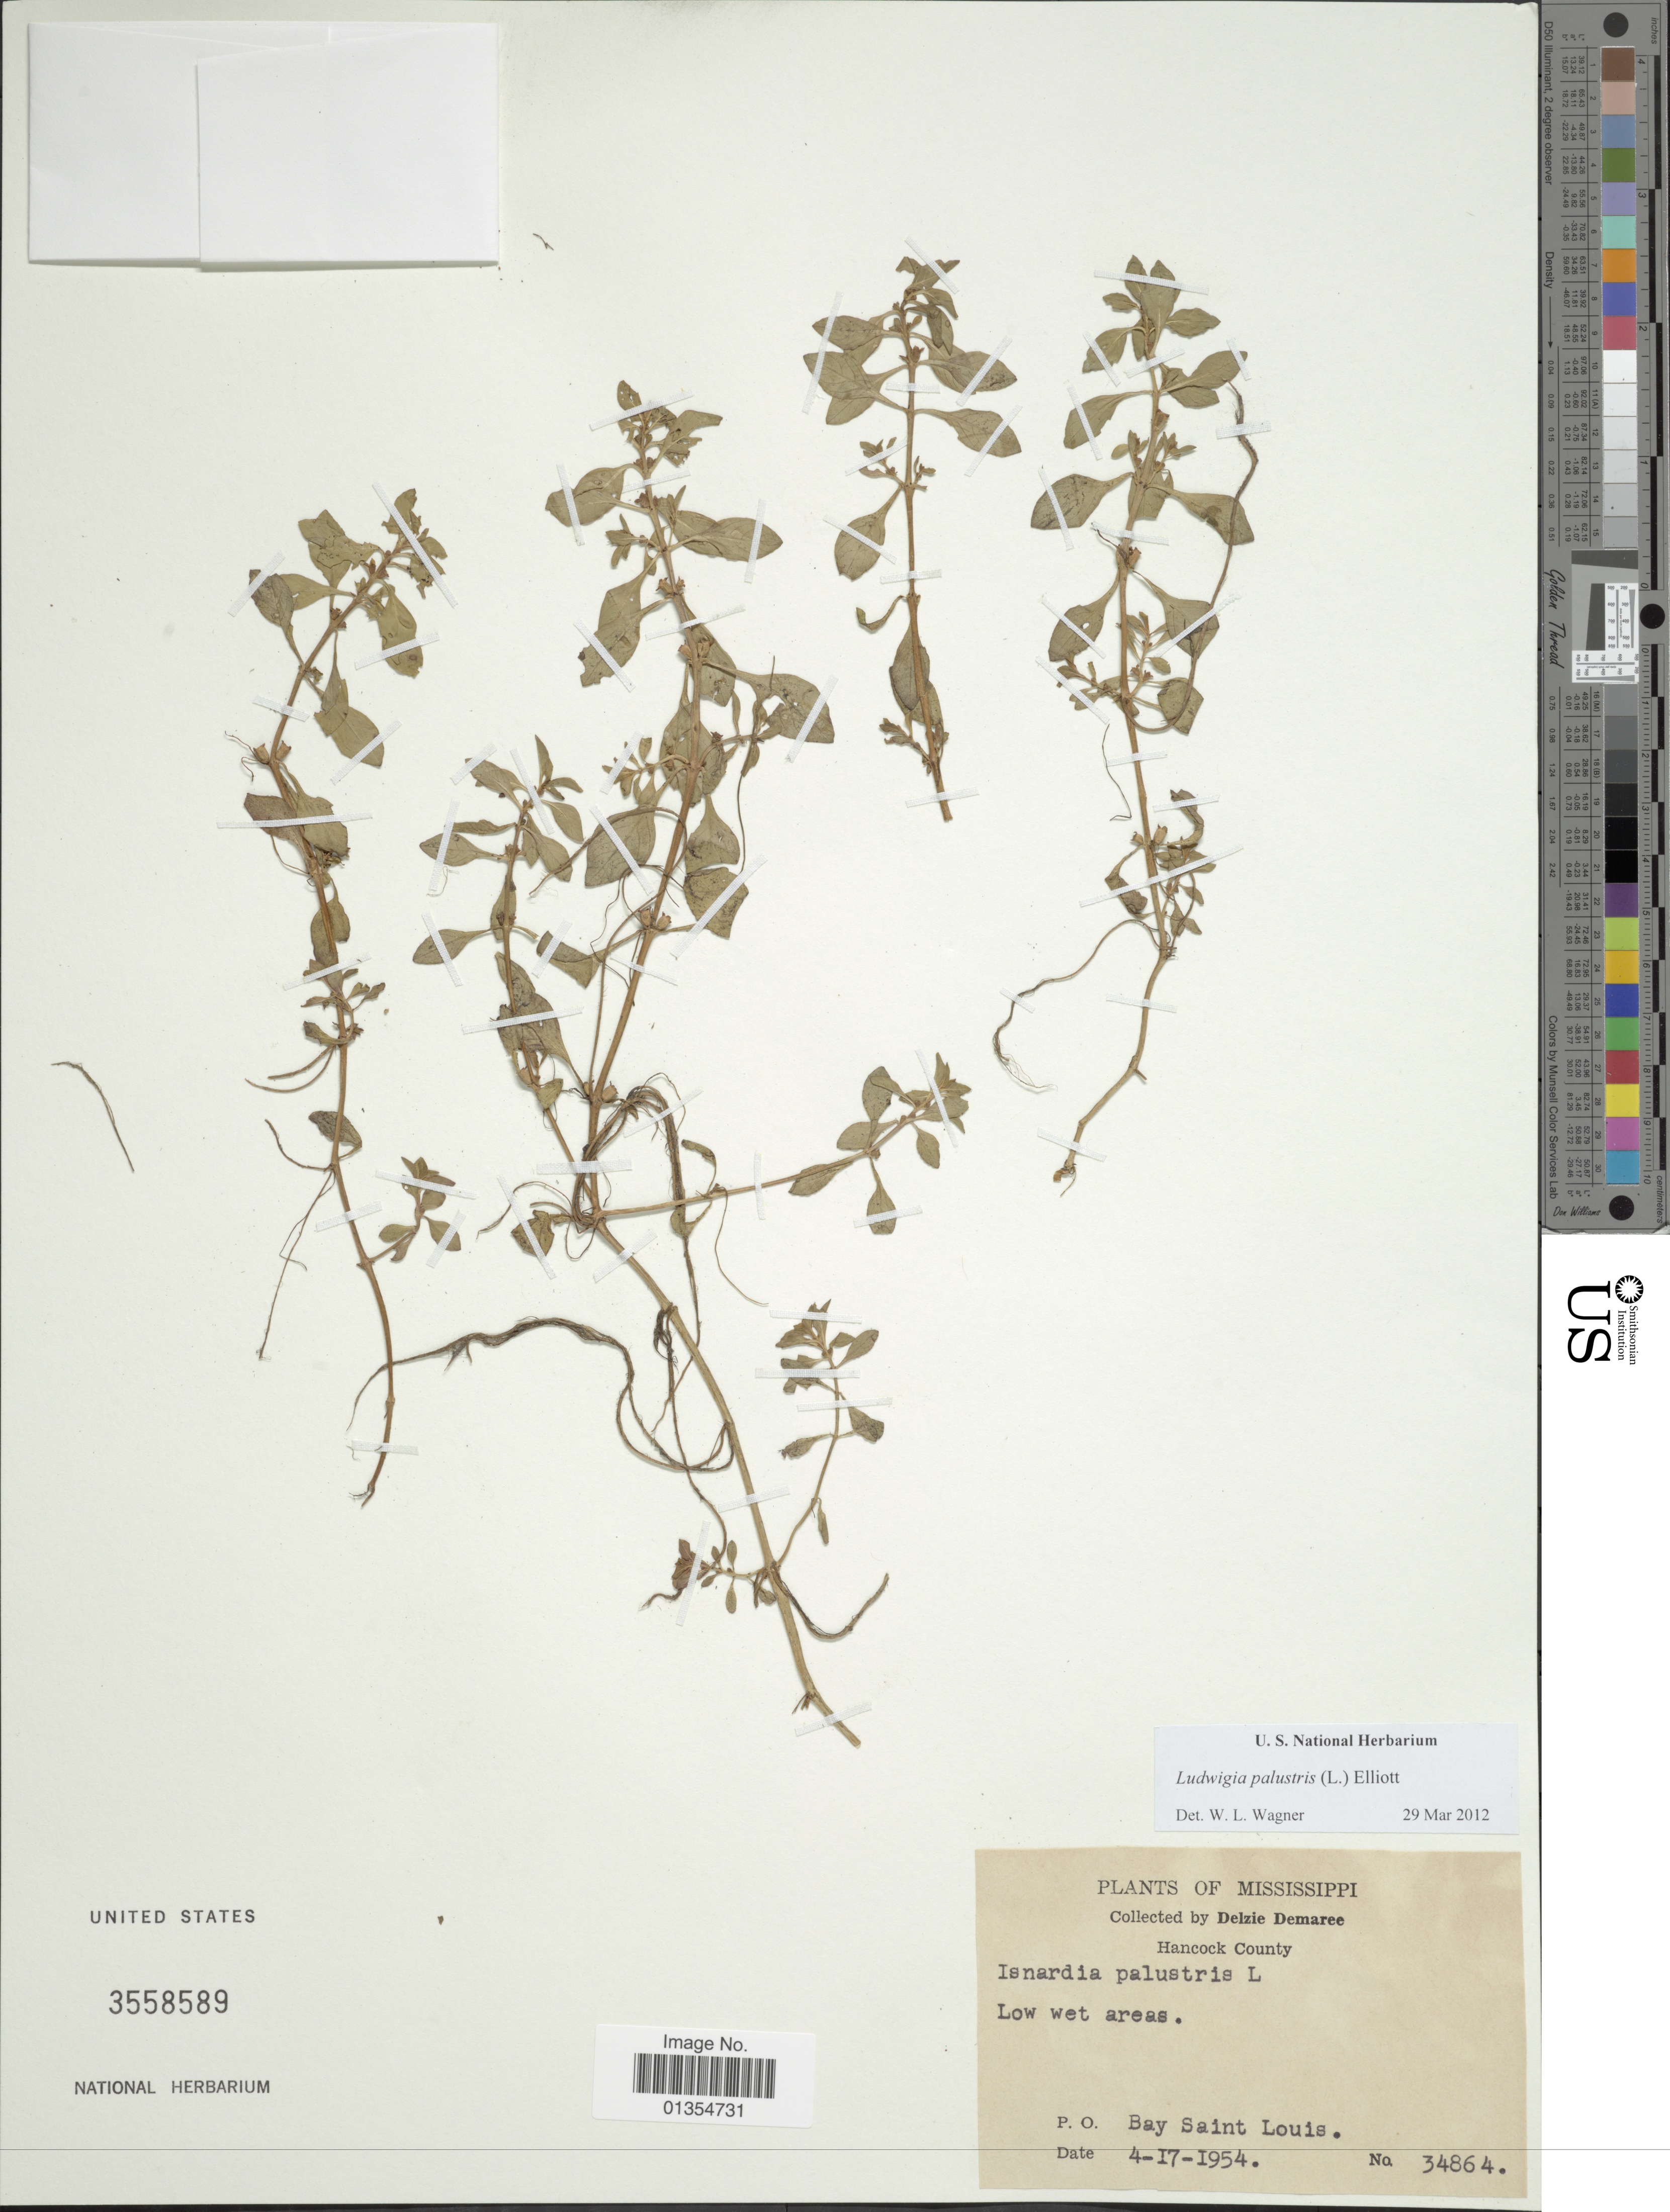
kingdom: Plantae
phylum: Tracheophyta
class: Magnoliopsida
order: Myrtales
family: Onagraceae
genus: Ludwigia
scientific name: Ludwigia palustris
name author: (L.) Elliott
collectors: D. Demaree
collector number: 34864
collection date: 1954-04-17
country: United States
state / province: Mississippi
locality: P.O. Bay Saint Louis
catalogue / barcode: US 3558589